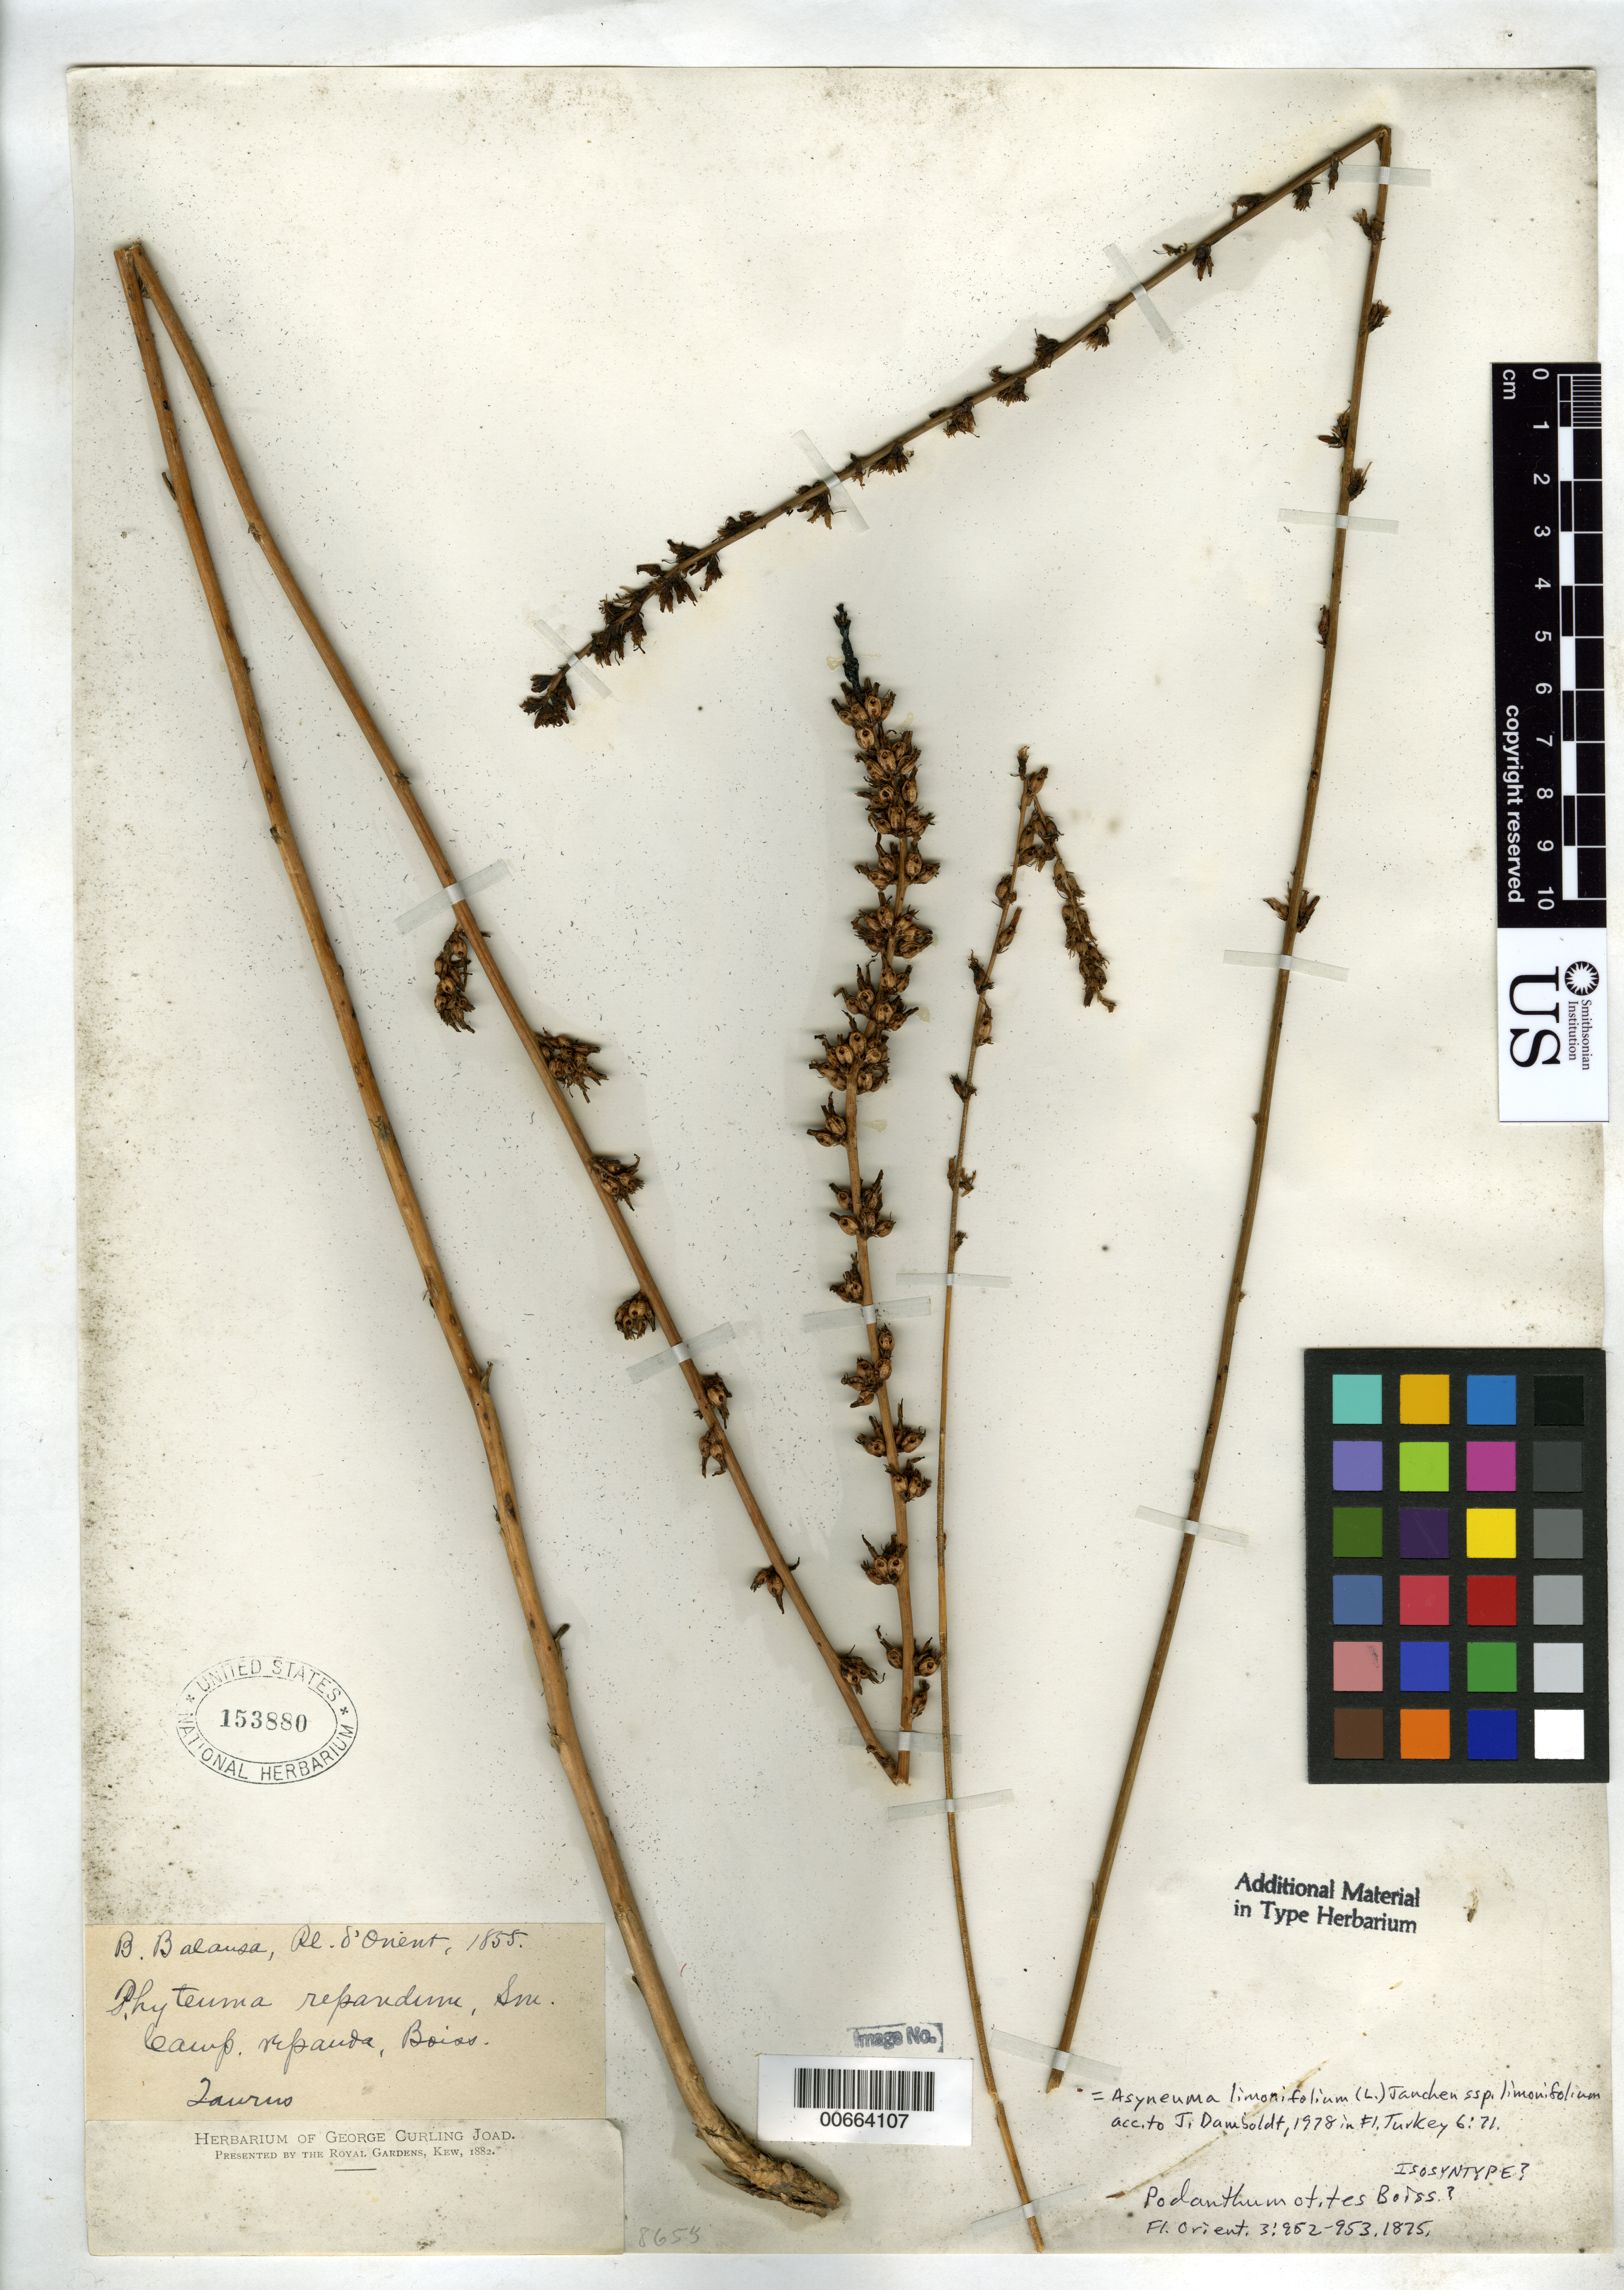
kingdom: Plantae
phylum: Tracheophyta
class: Magnoliopsida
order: Asterales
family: Campanulaceae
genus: Podanthum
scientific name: Podanthum otites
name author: Boiss.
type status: Possible Isosyntype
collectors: B. Balansa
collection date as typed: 1855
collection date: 1855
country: Turkey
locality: Tauri Cilicici.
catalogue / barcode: US 153880